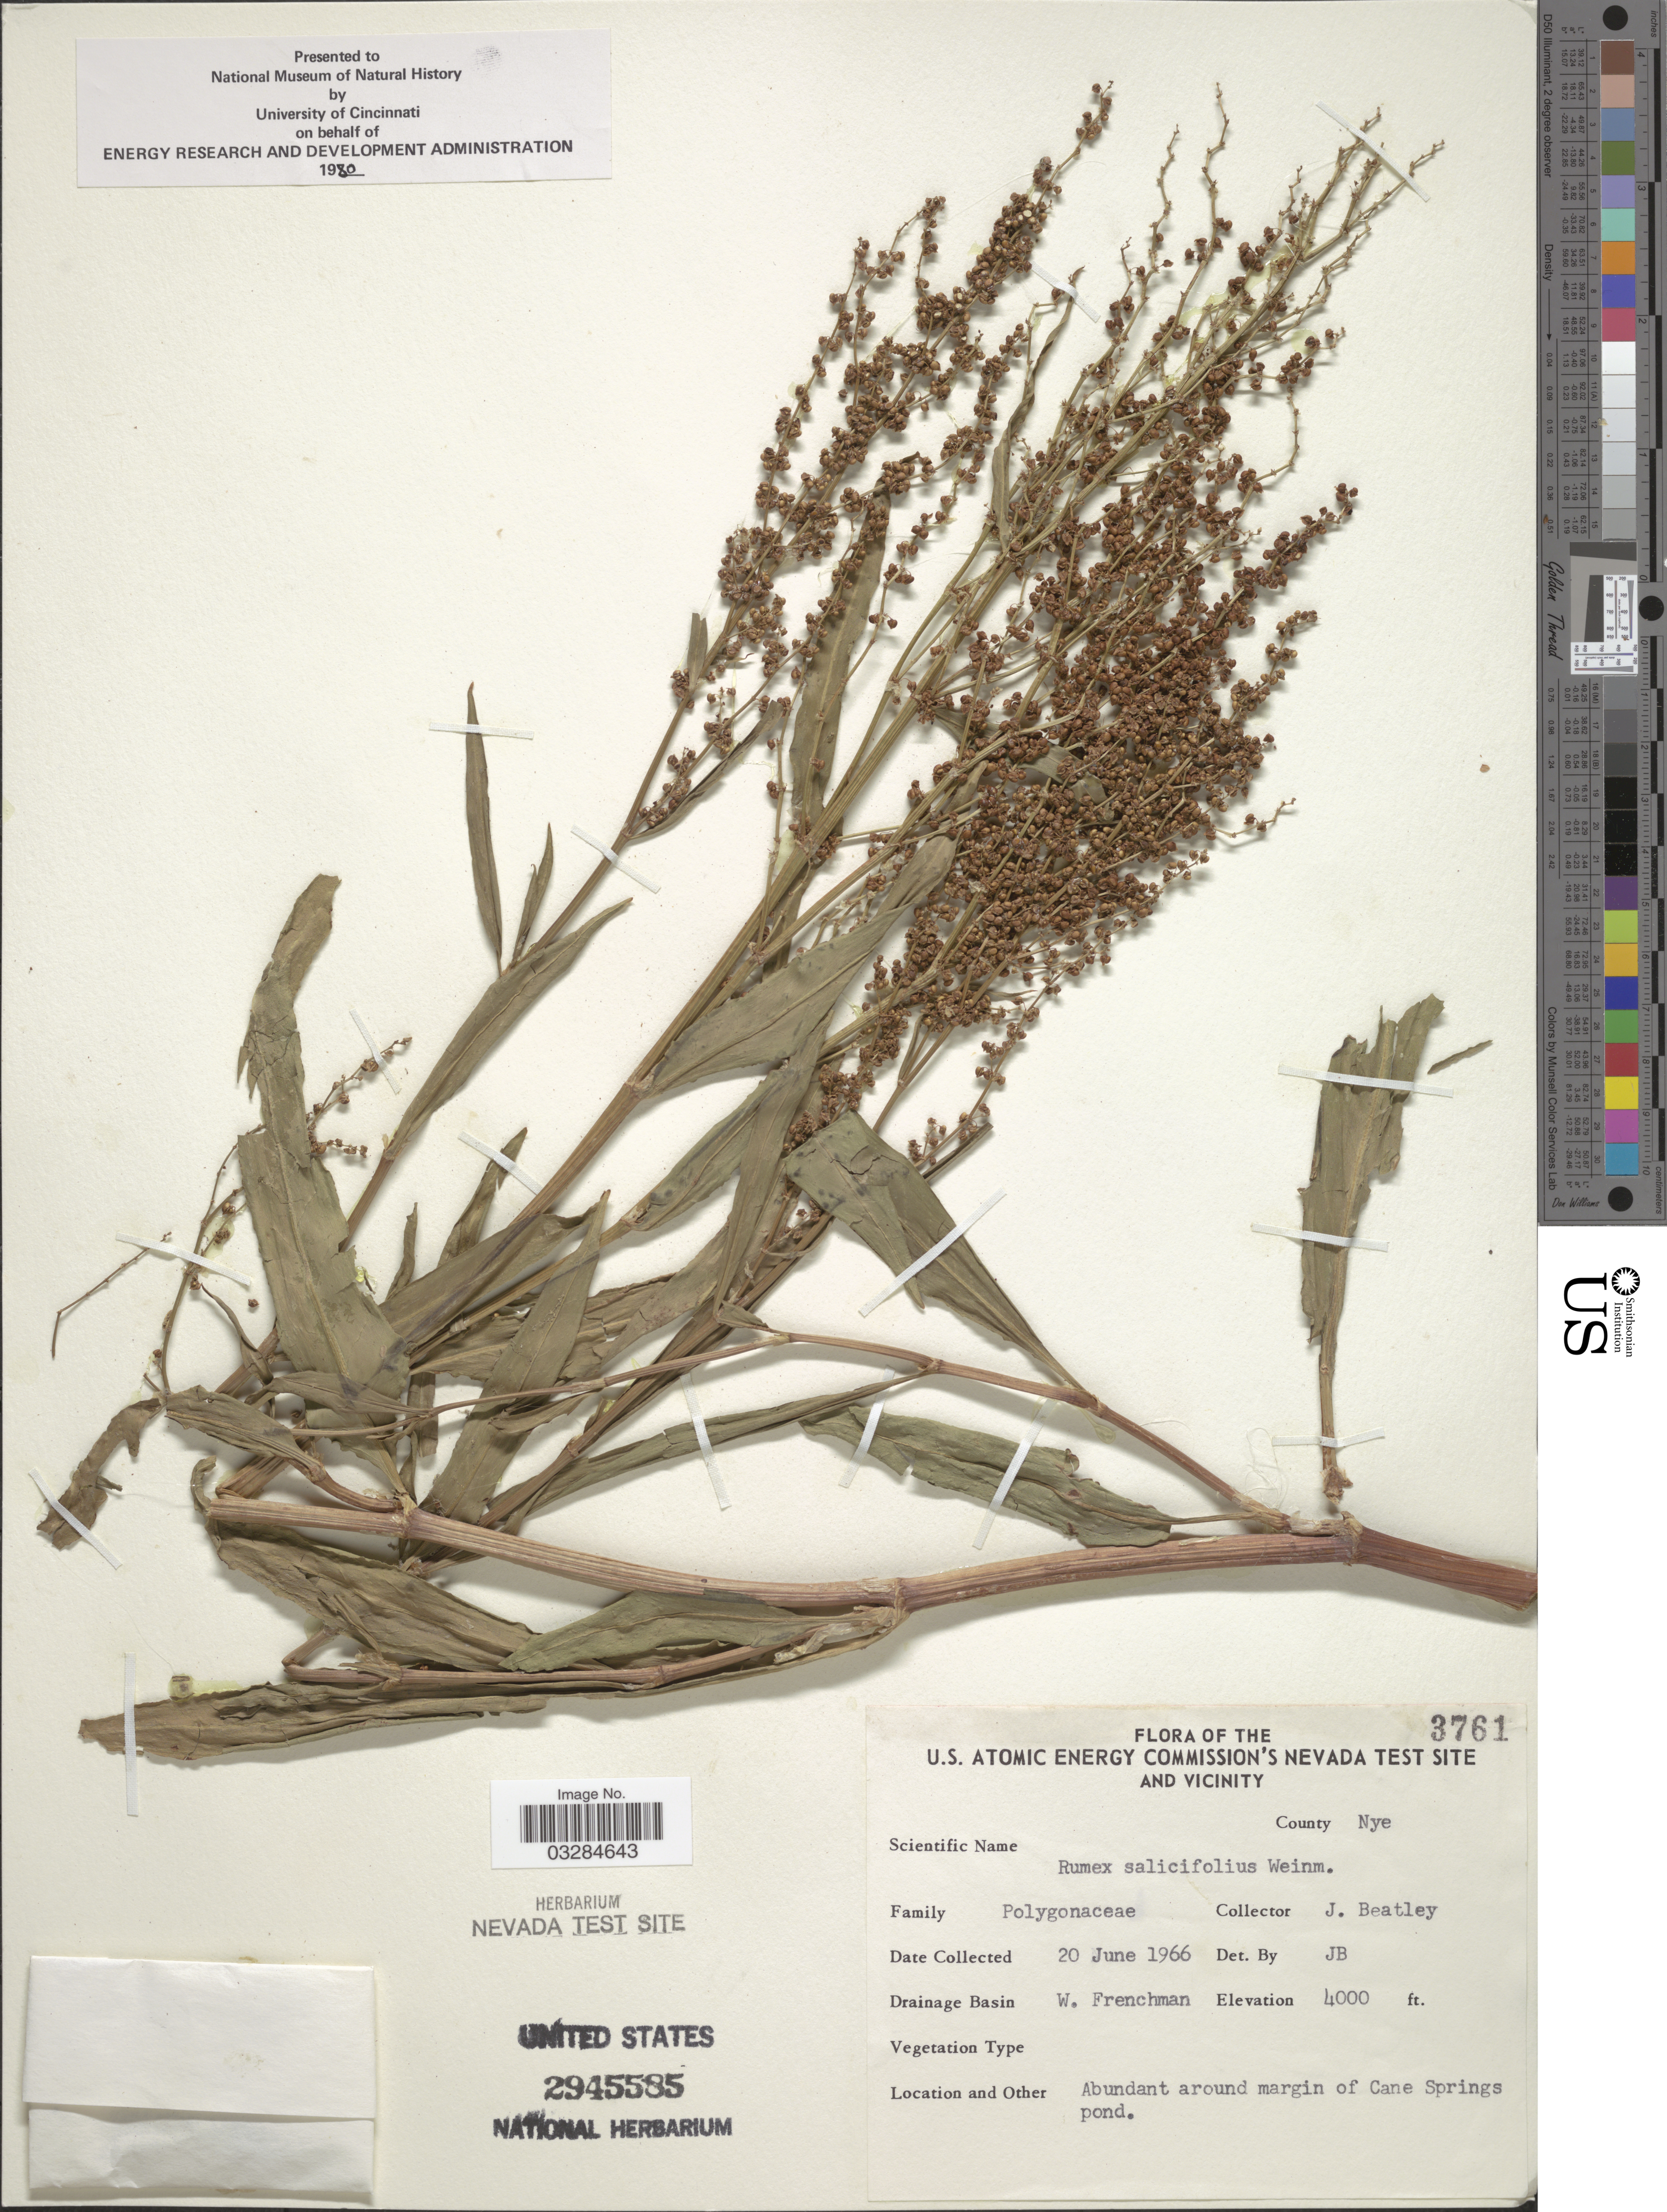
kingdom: Plantae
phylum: Tracheophyta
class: Magnoliopsida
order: Caryophyllales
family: Polygonaceae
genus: Rumex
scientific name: Rumex salicifolius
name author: Weinm.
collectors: J. C. Beatley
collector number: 3761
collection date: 1966-06-20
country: United States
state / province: Nevada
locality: U.S. Atomic Energy Commission's Nevada Test Site and Vicinity, County Nye, Drainage Basin W. Frenchman, Abundant around margin of Cane Springs pond.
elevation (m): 1219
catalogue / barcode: US 2945585